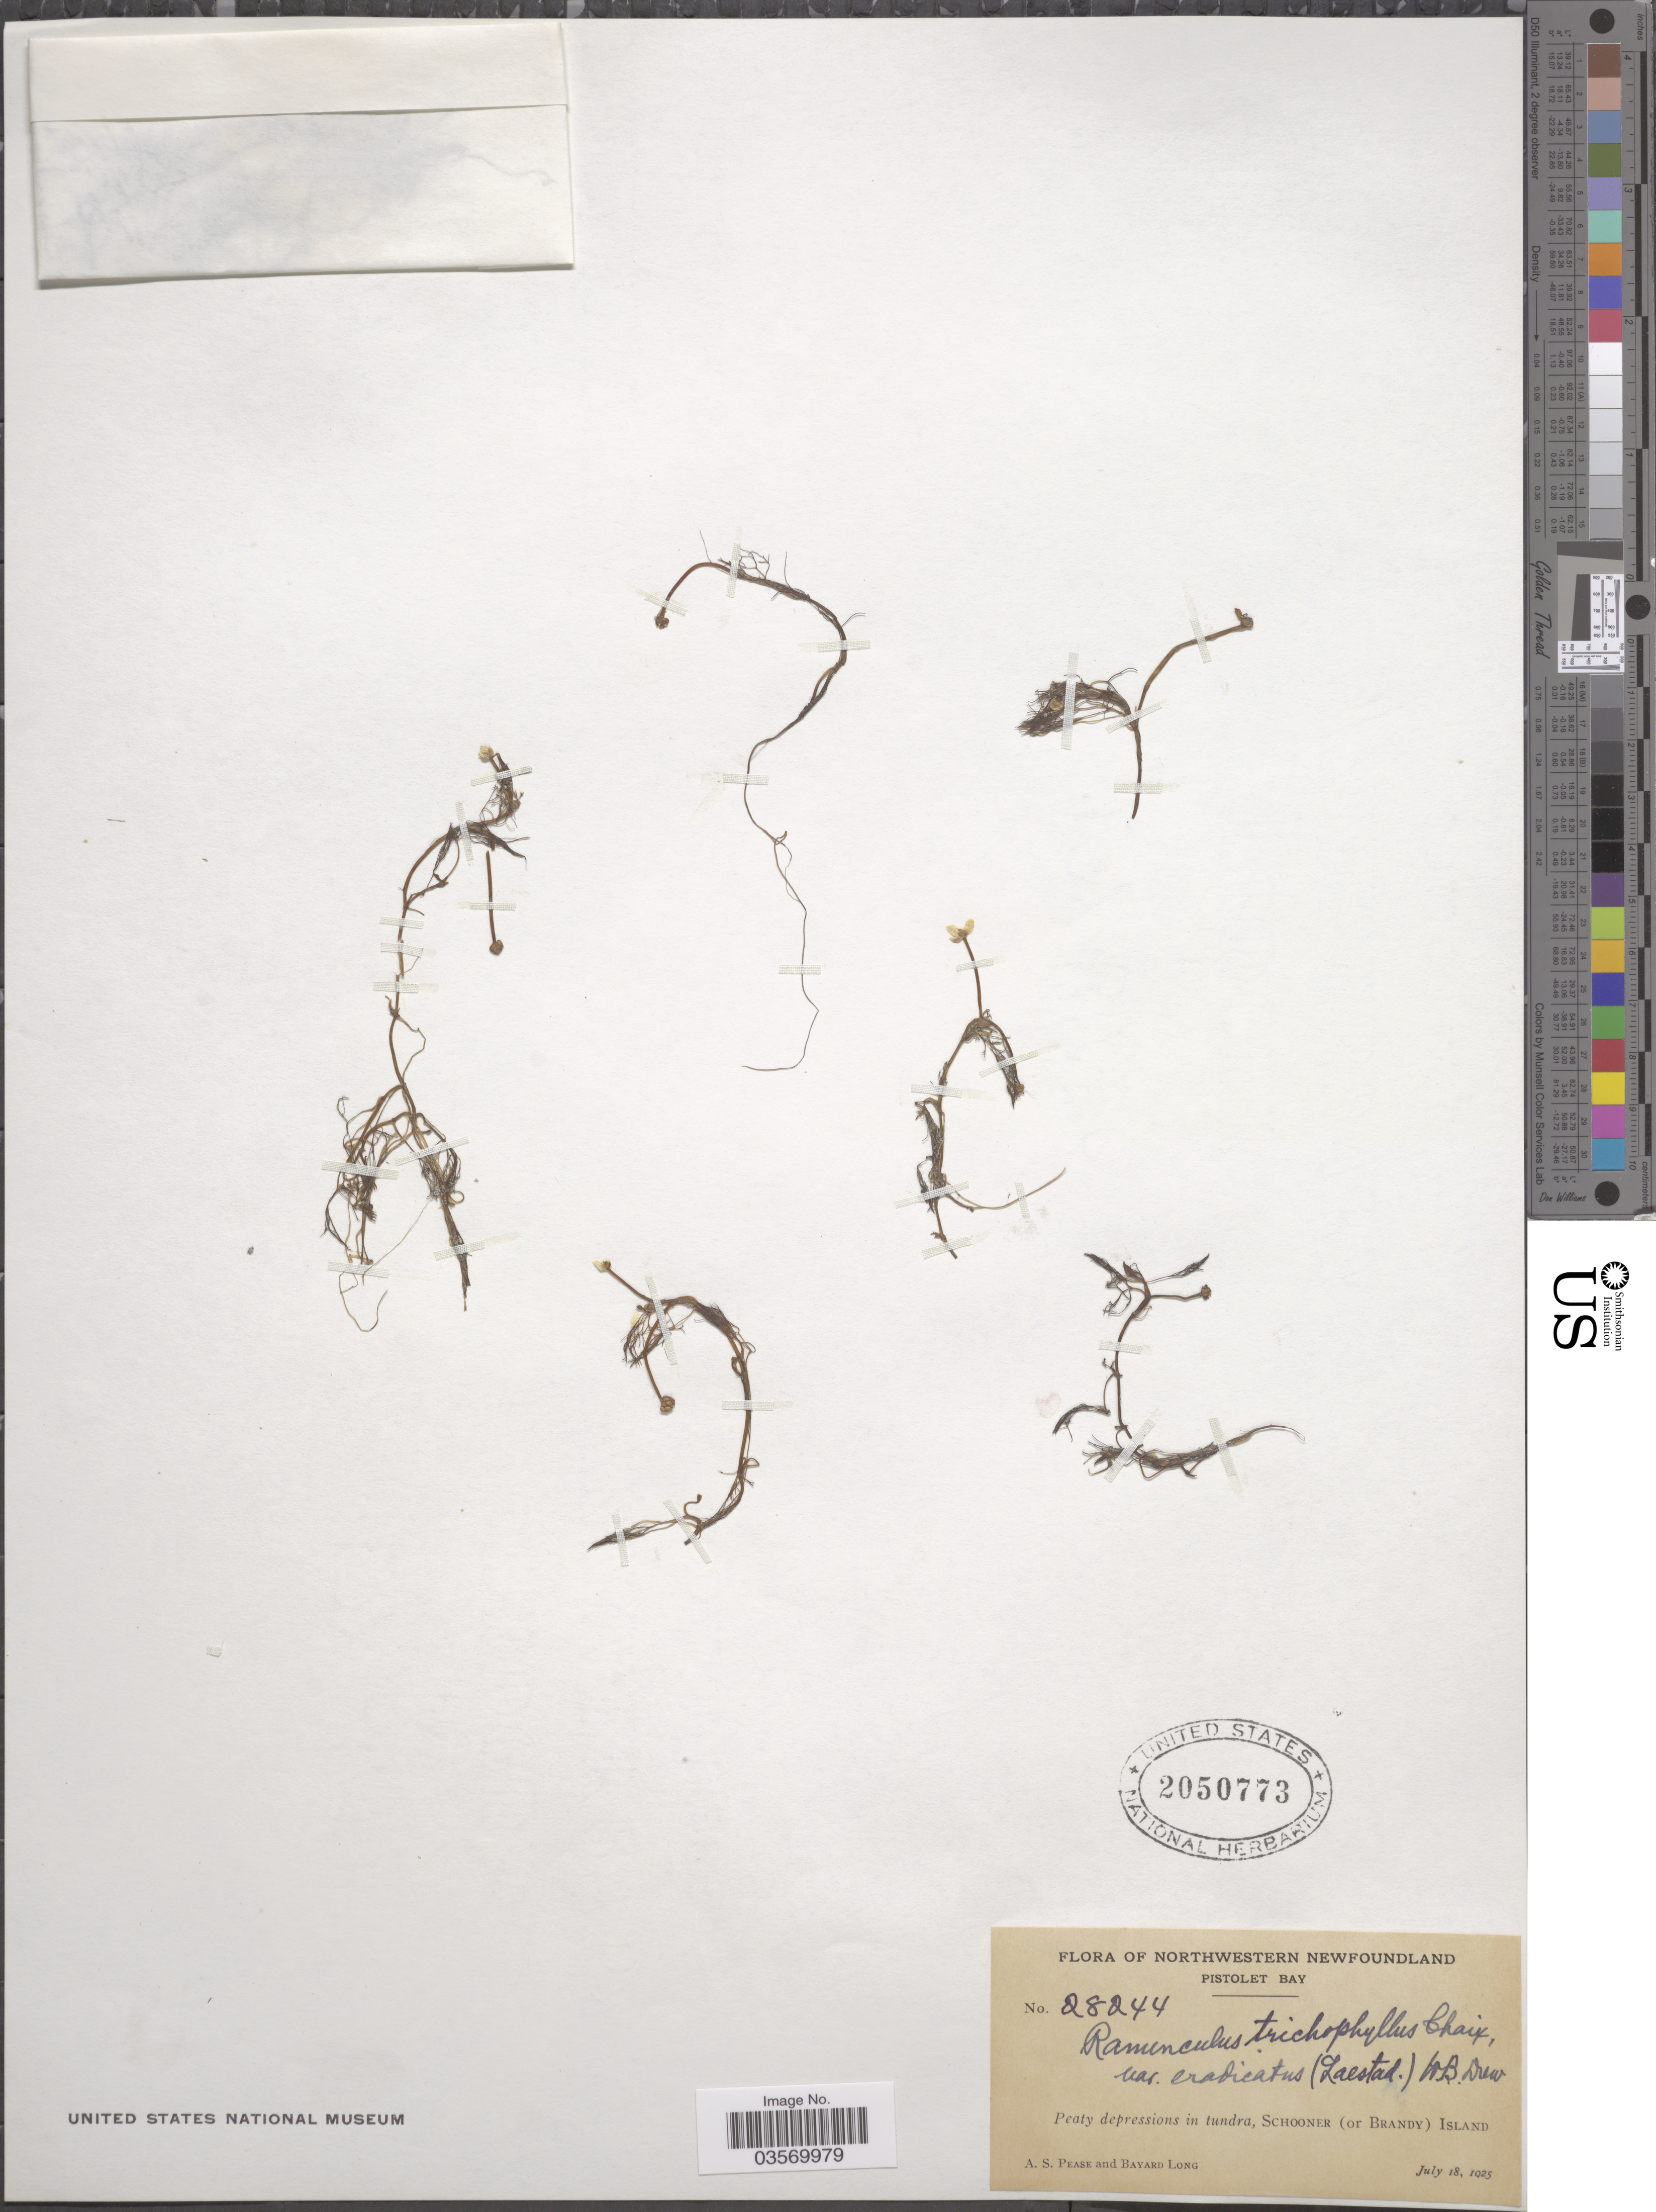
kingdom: Plantae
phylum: Tracheophyta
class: Magnoliopsida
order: Ranunculales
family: Ranunculaceae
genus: Ranunculus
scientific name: Ranunculus trichophyllus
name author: Chaix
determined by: Strong, Mark T., (BOT), Smithsonian Institution - National Museum of Natural History (UNITED STATES)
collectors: A. S. Pease & B. Long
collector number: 28244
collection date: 1925-07-18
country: Canada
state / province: Newfoundland and Labrador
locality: Northwestern Newfoundland. Pistolet Bay. Schooner (or Brandy) Island.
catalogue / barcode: US 2050773